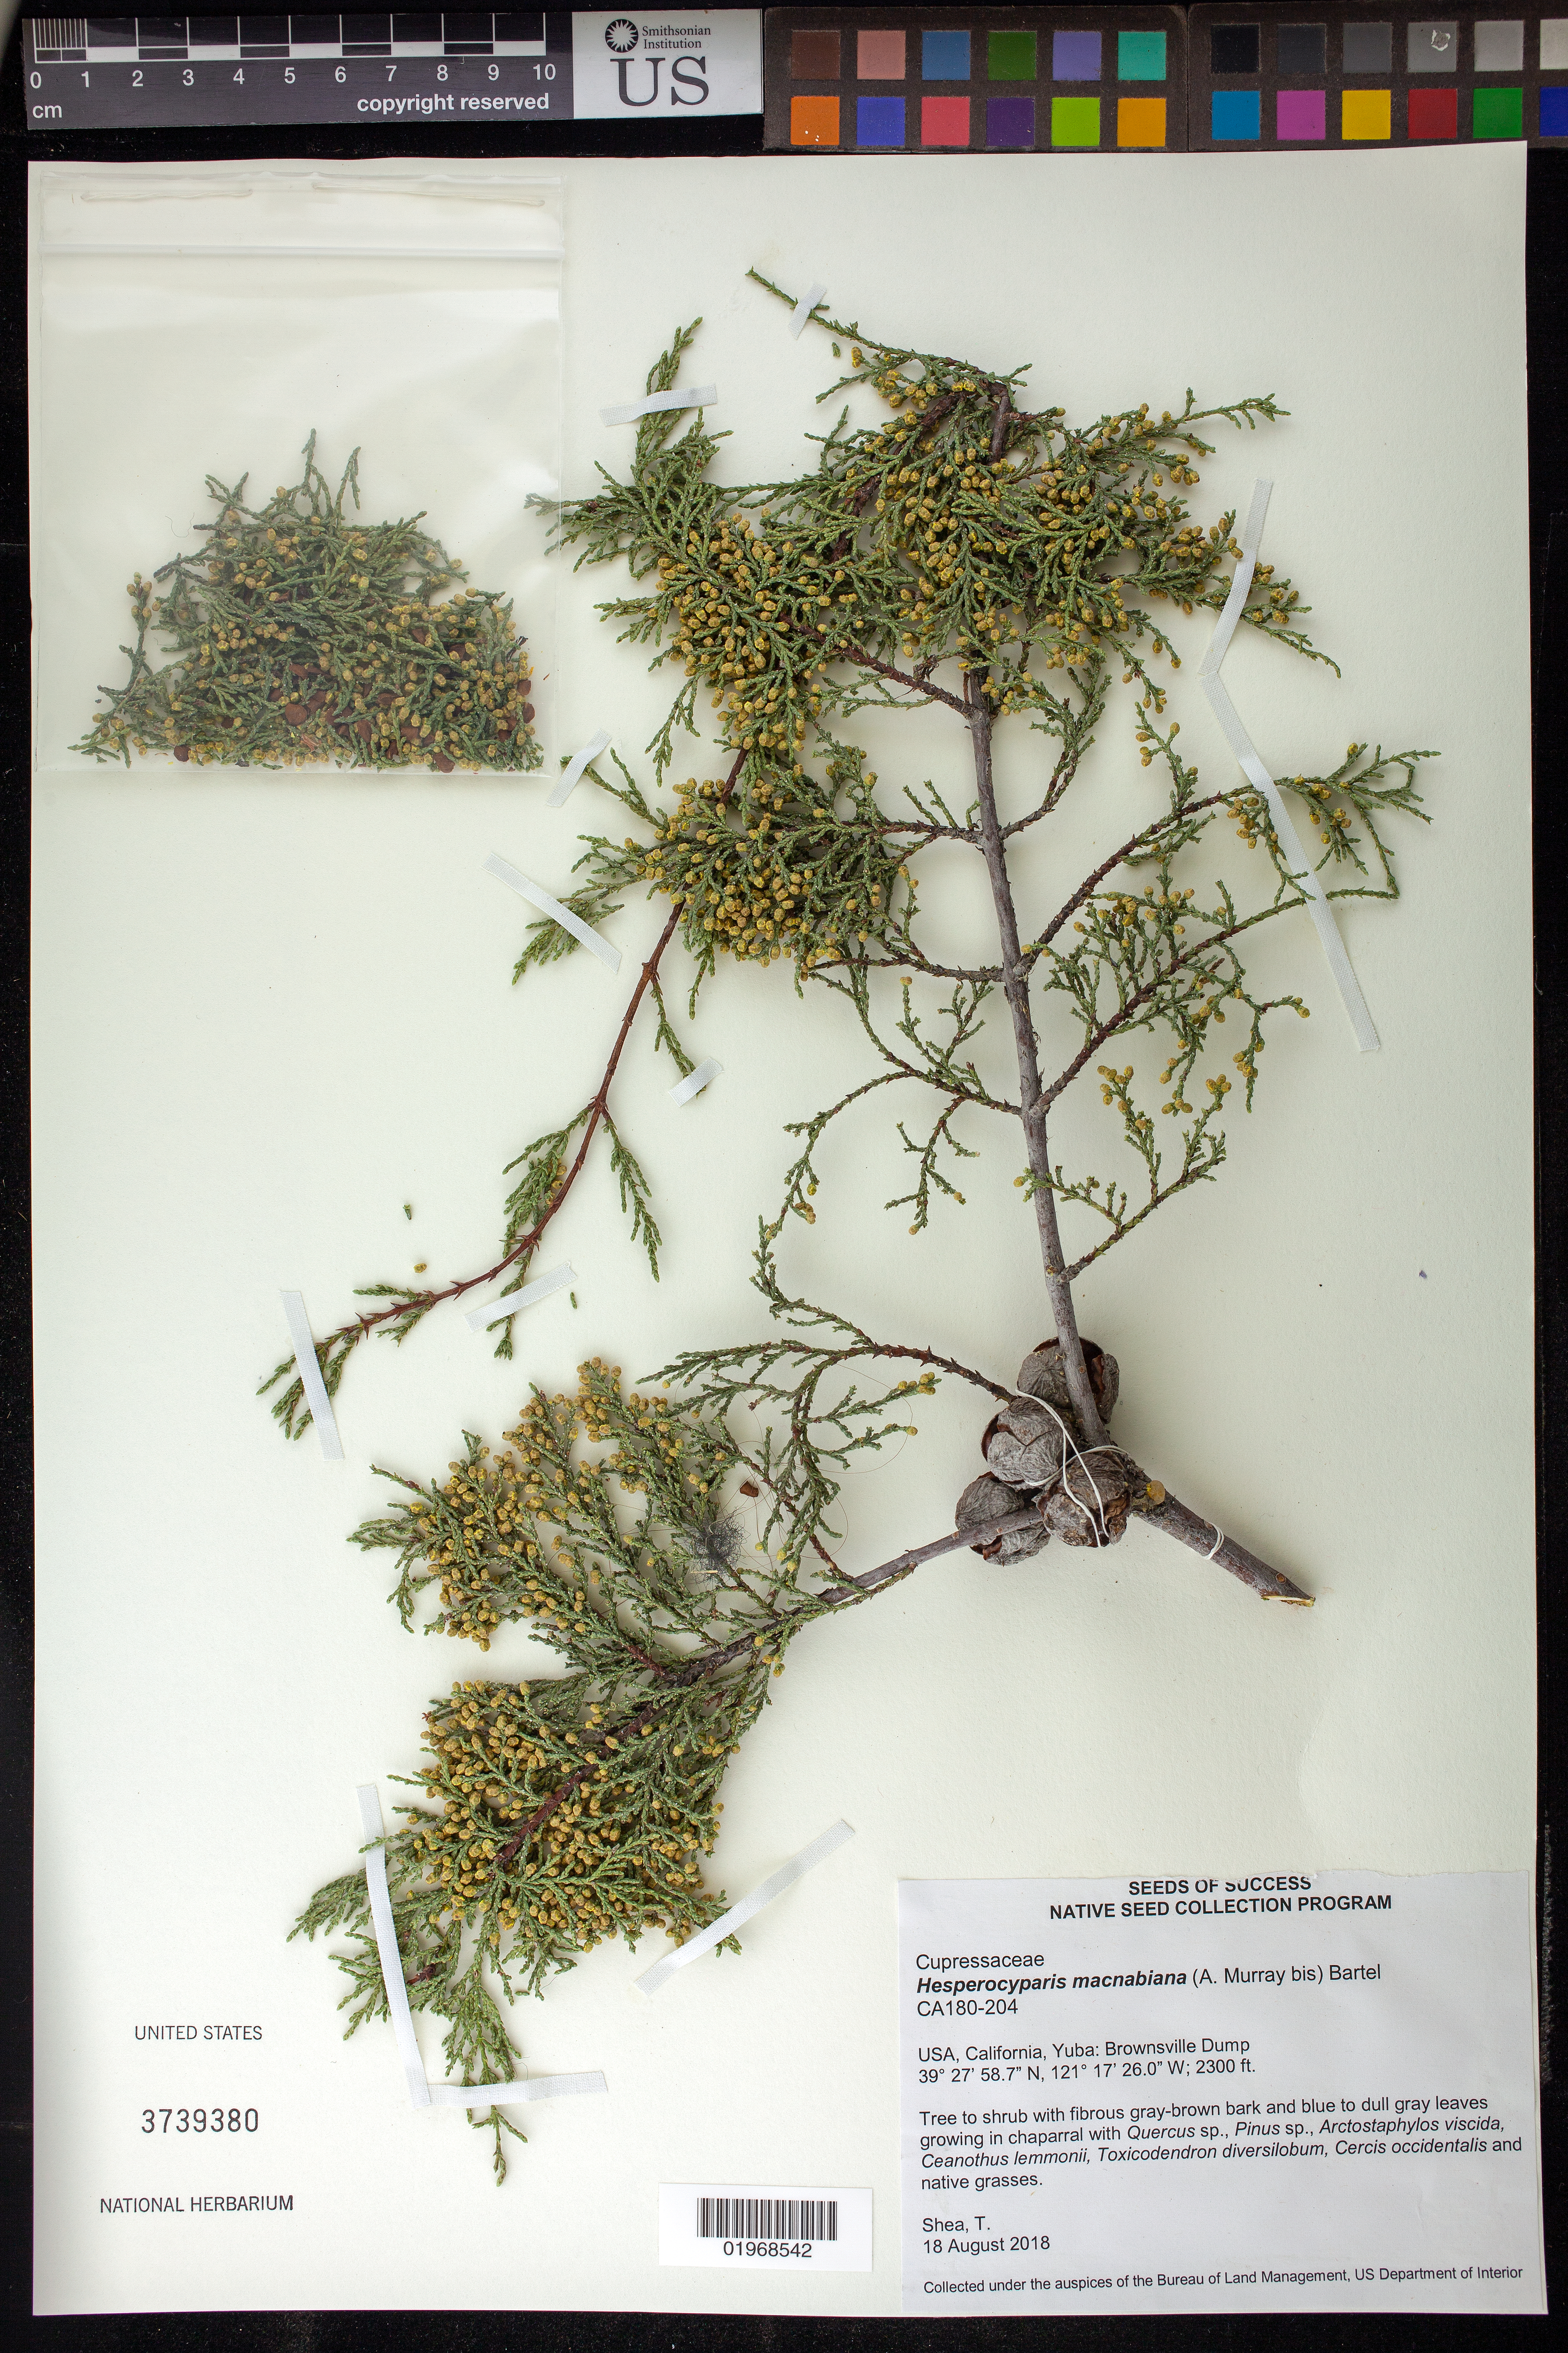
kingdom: Plantae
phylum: Tracheophyta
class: Pinopsida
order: Pinales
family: Cupressaceae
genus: Hesperocyparis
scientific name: Hesperocyparis macnabiana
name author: (A. Murray) Bartel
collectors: T. Shea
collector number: CA180-204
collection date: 2018-08-18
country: United States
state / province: California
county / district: Yuba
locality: Brownsville Dump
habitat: Chaparral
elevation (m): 701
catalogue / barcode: US 3739380